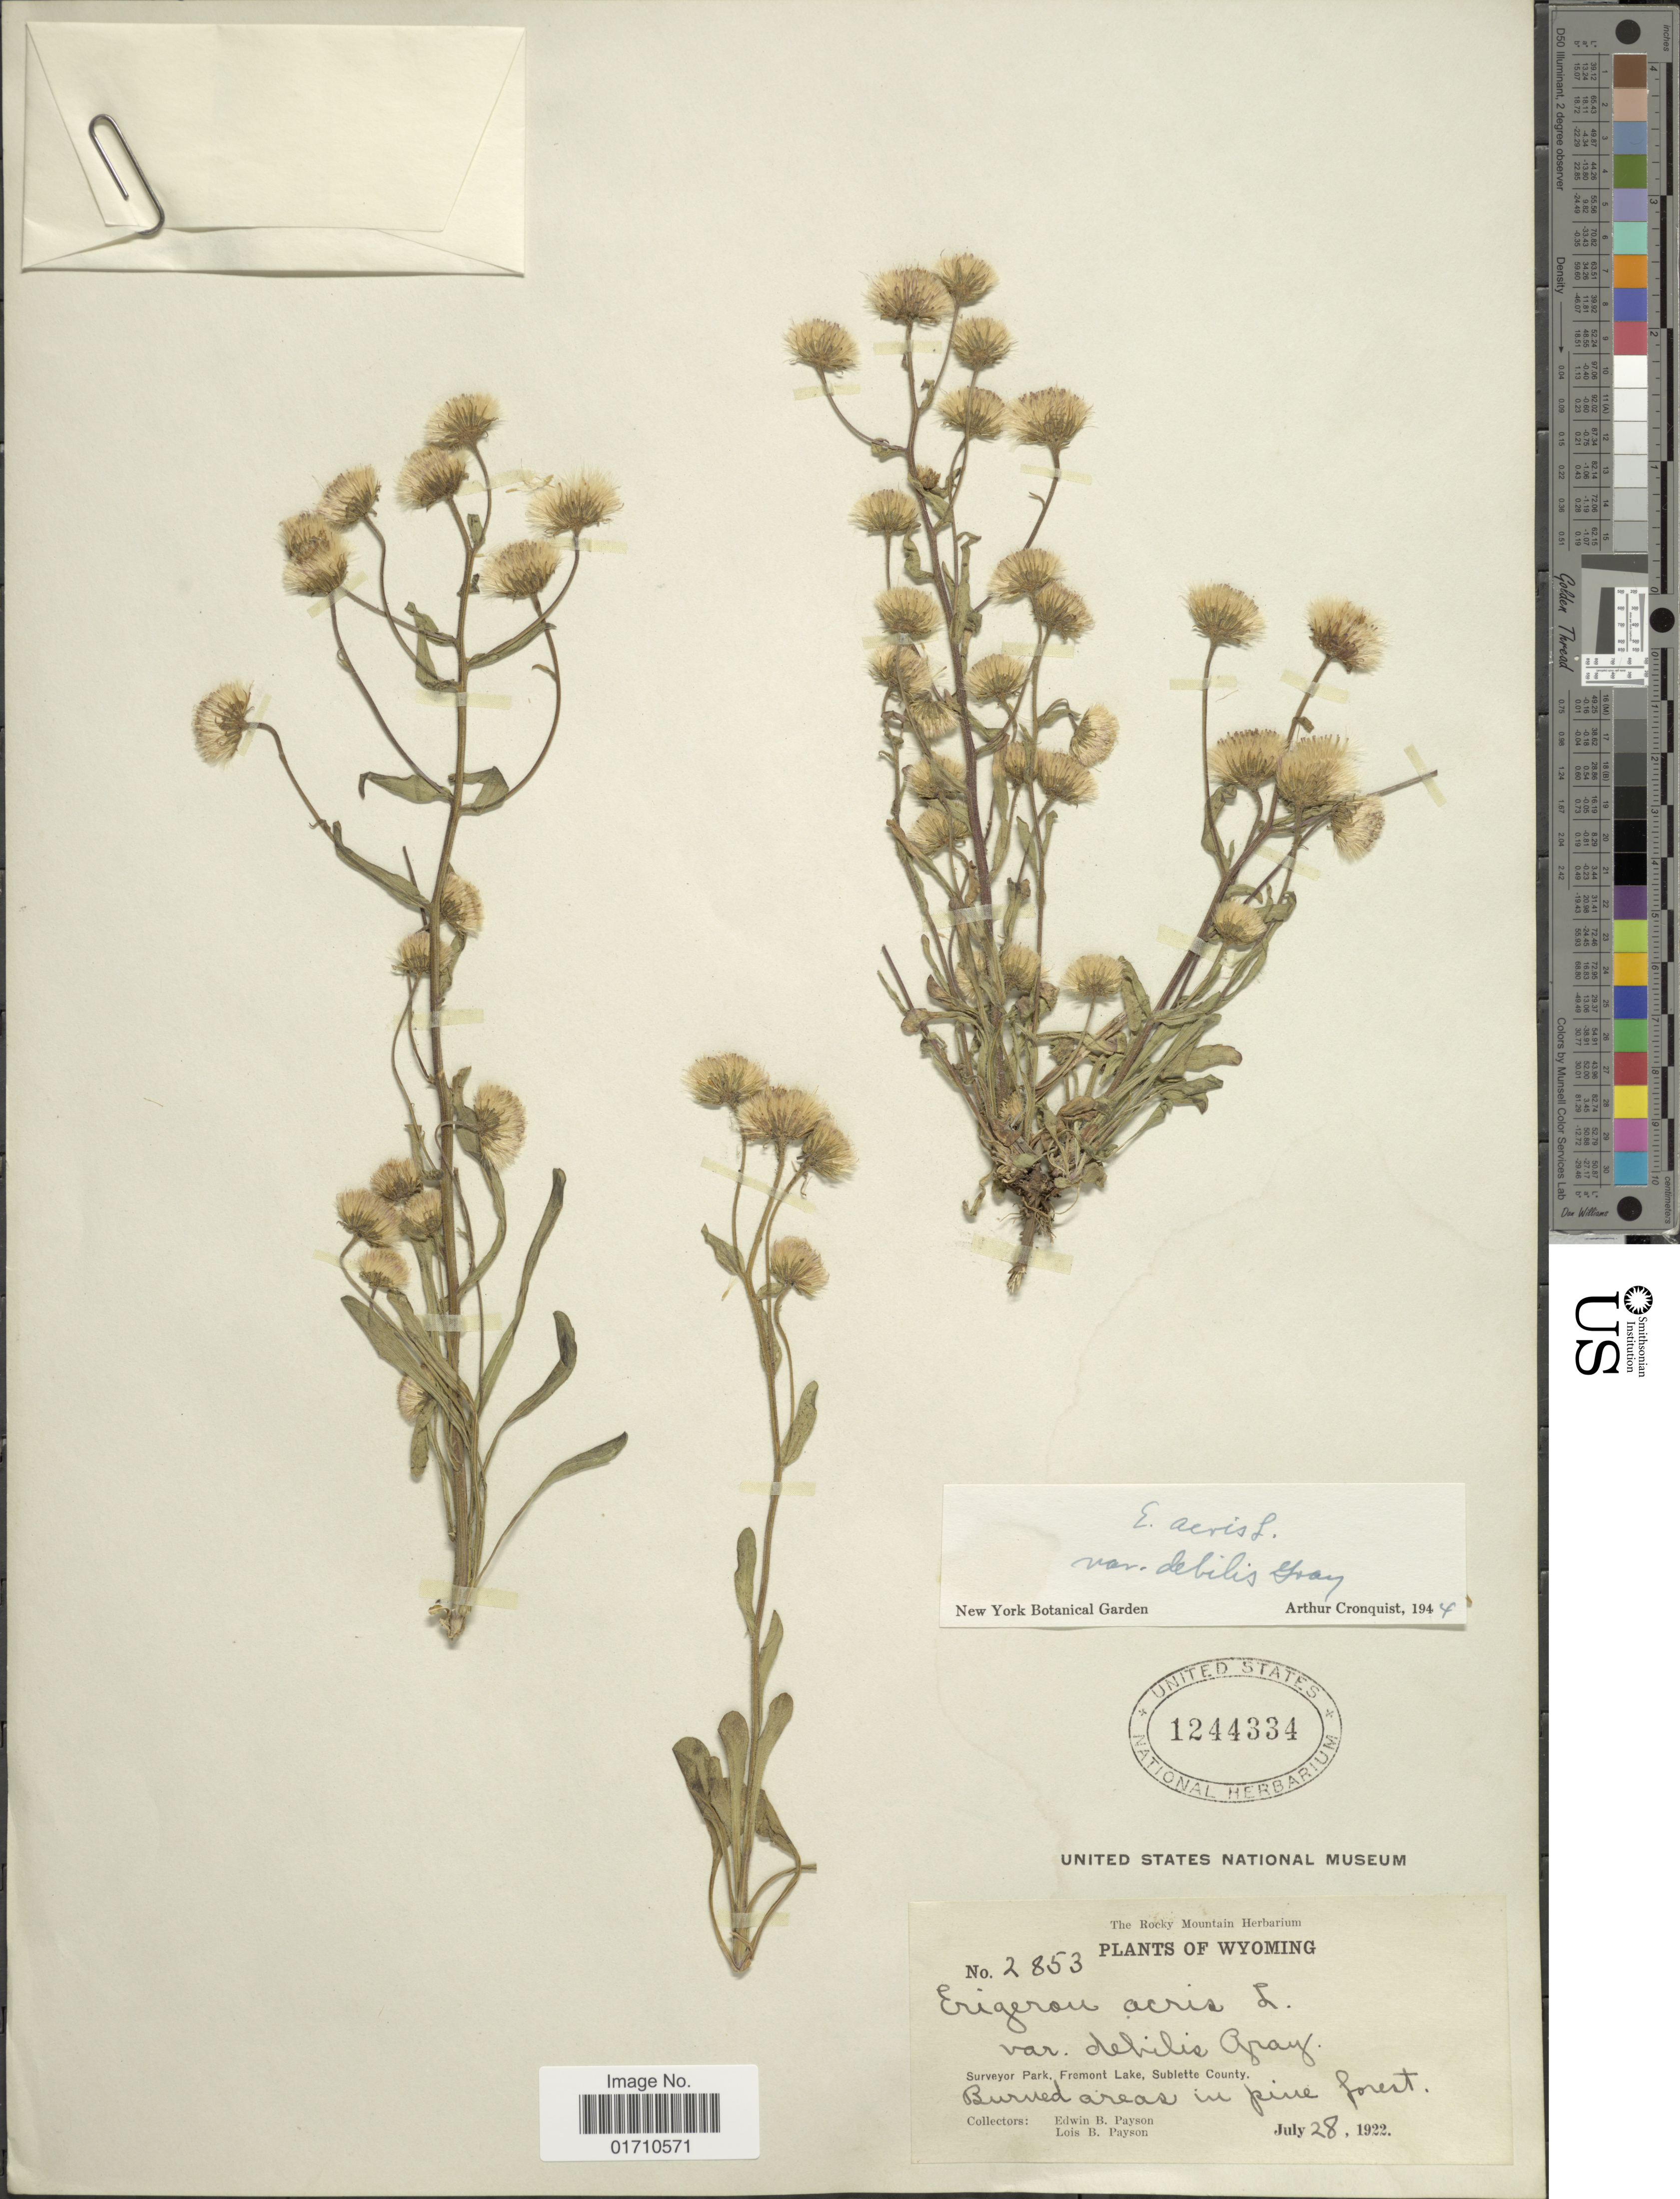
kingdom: Plantae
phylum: Tracheophyta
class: Magnoliopsida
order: Asterales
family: Asteraceae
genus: Erigeron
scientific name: Erigeron acris var. debilis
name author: A. Gray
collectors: E. B. Payson & L. Payson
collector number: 2853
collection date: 1922-07-28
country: United States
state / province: Wyoming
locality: Surveyor Park, Fremont Lake, Sublette County, Burned areas in pine forest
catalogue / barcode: US 1244334